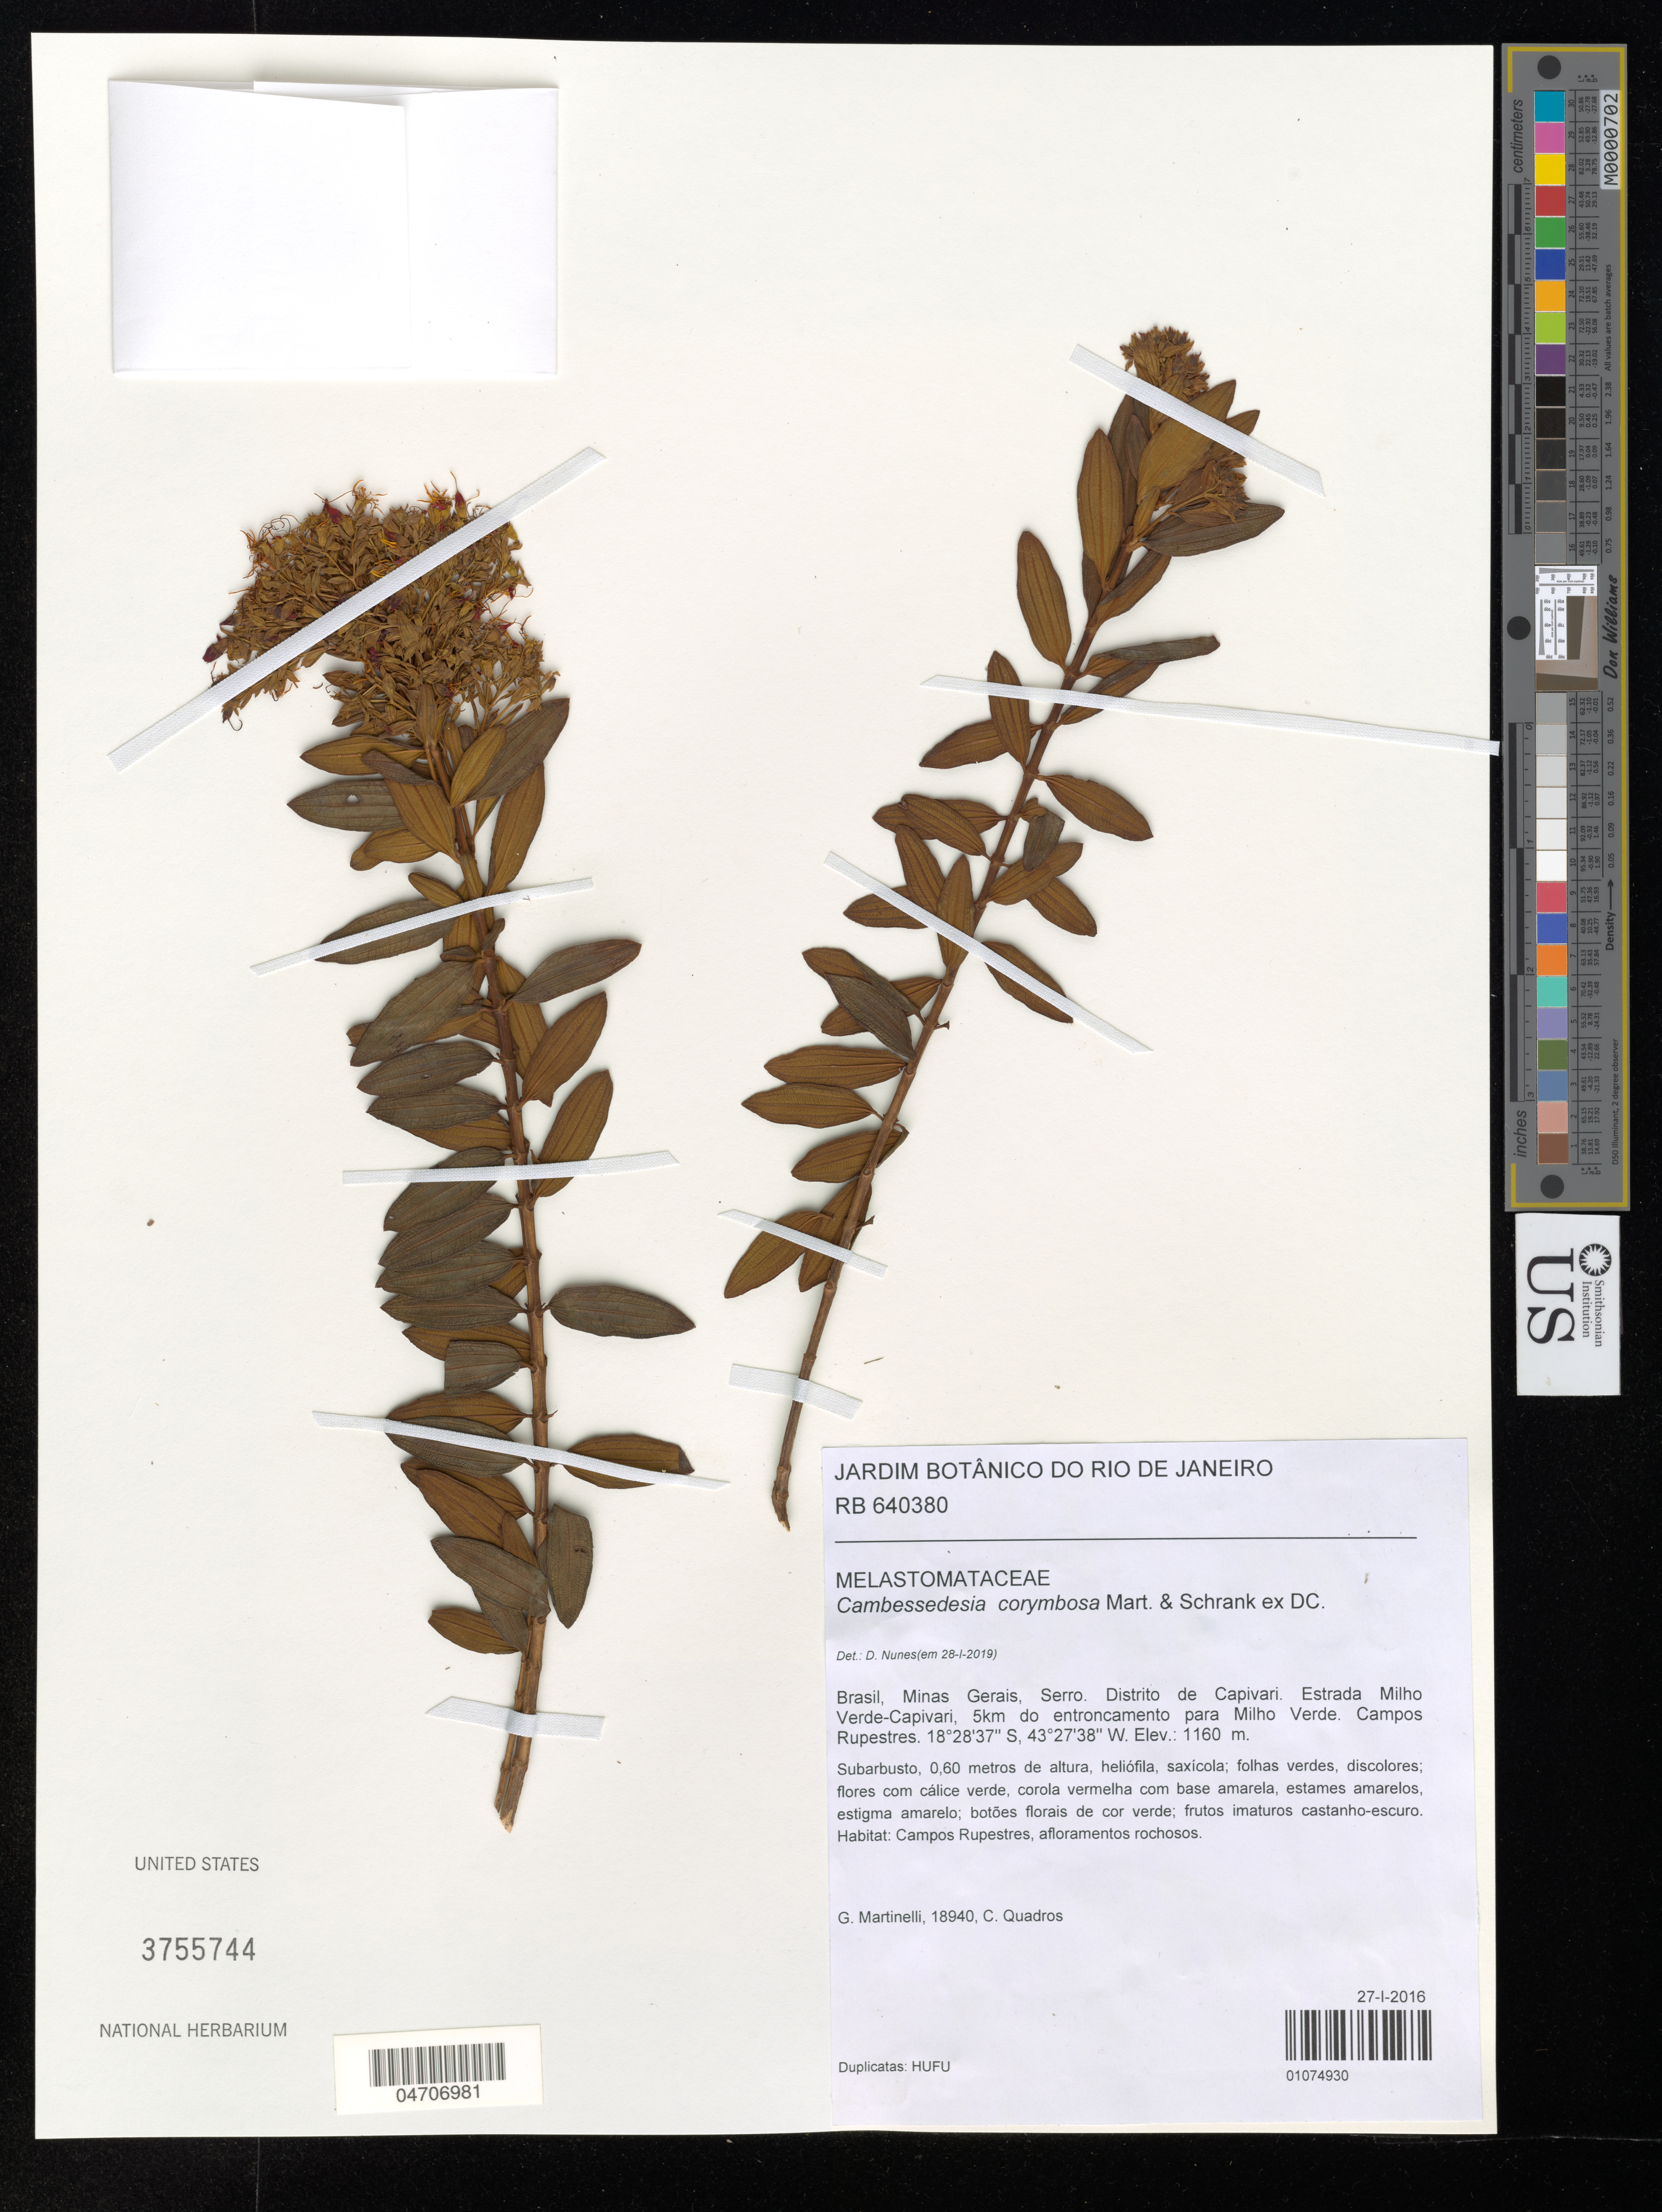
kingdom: Plantae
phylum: Tracheophyta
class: Magnoliopsida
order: Myrtales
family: Melastomataceae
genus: Cambessedesia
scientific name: Cambessedesia corymbosa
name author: Mart. & Schrenk ex DC.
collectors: G. Martinelli & C. Quadros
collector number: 18940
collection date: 2016-01-27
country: Brazil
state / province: Minas Gerais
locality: Serro. Distrito de Capivari. Estrada Milho Verde-Capivari, 5km do entroncamento para Milho Verde. Campos Rupestres.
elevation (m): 1160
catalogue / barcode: US 3755744